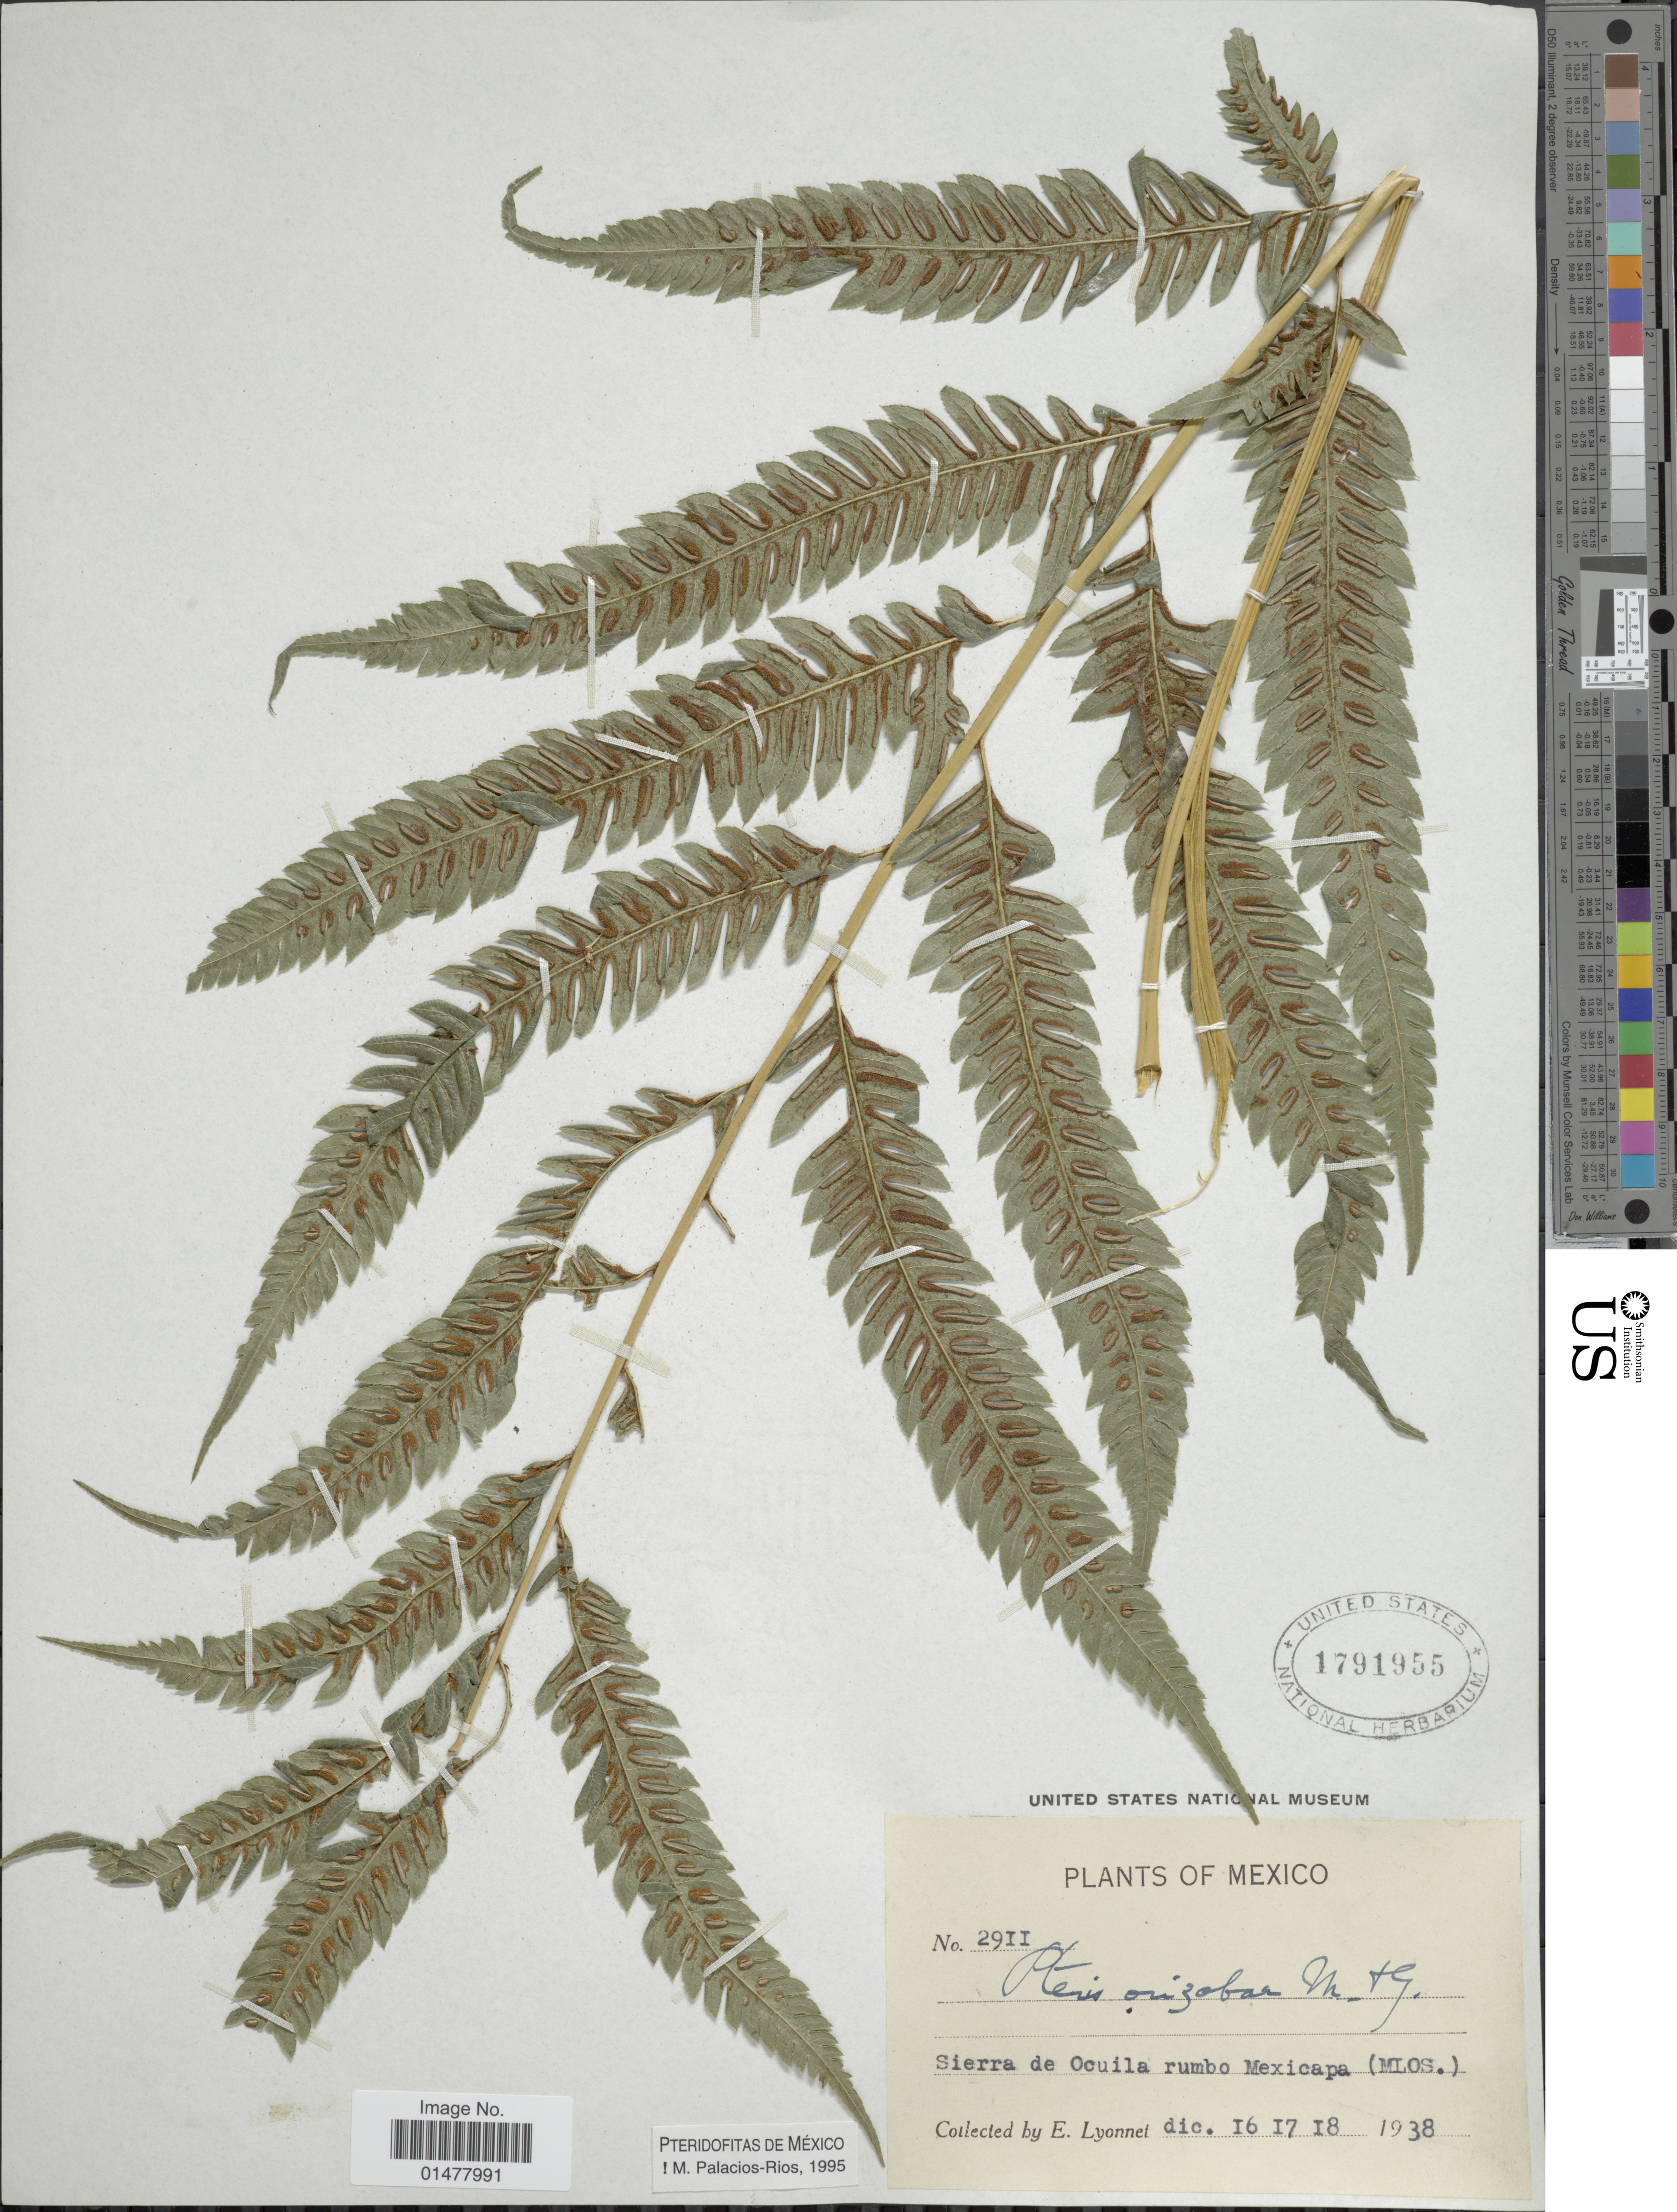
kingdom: Plantae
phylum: Tracheophyta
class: Polypodiopsida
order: Polypodiales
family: Pteridaceae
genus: Pteris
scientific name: Pteris orizabae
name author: M. Martens & Galeotti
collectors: E. Lyonnet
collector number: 2911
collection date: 1938-12-16/1938-12-18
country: Mexico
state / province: Morelos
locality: Plants of Mexico, Sierra de Ocuila rumbo Mexicapa(MLOS.)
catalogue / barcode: US 1791955